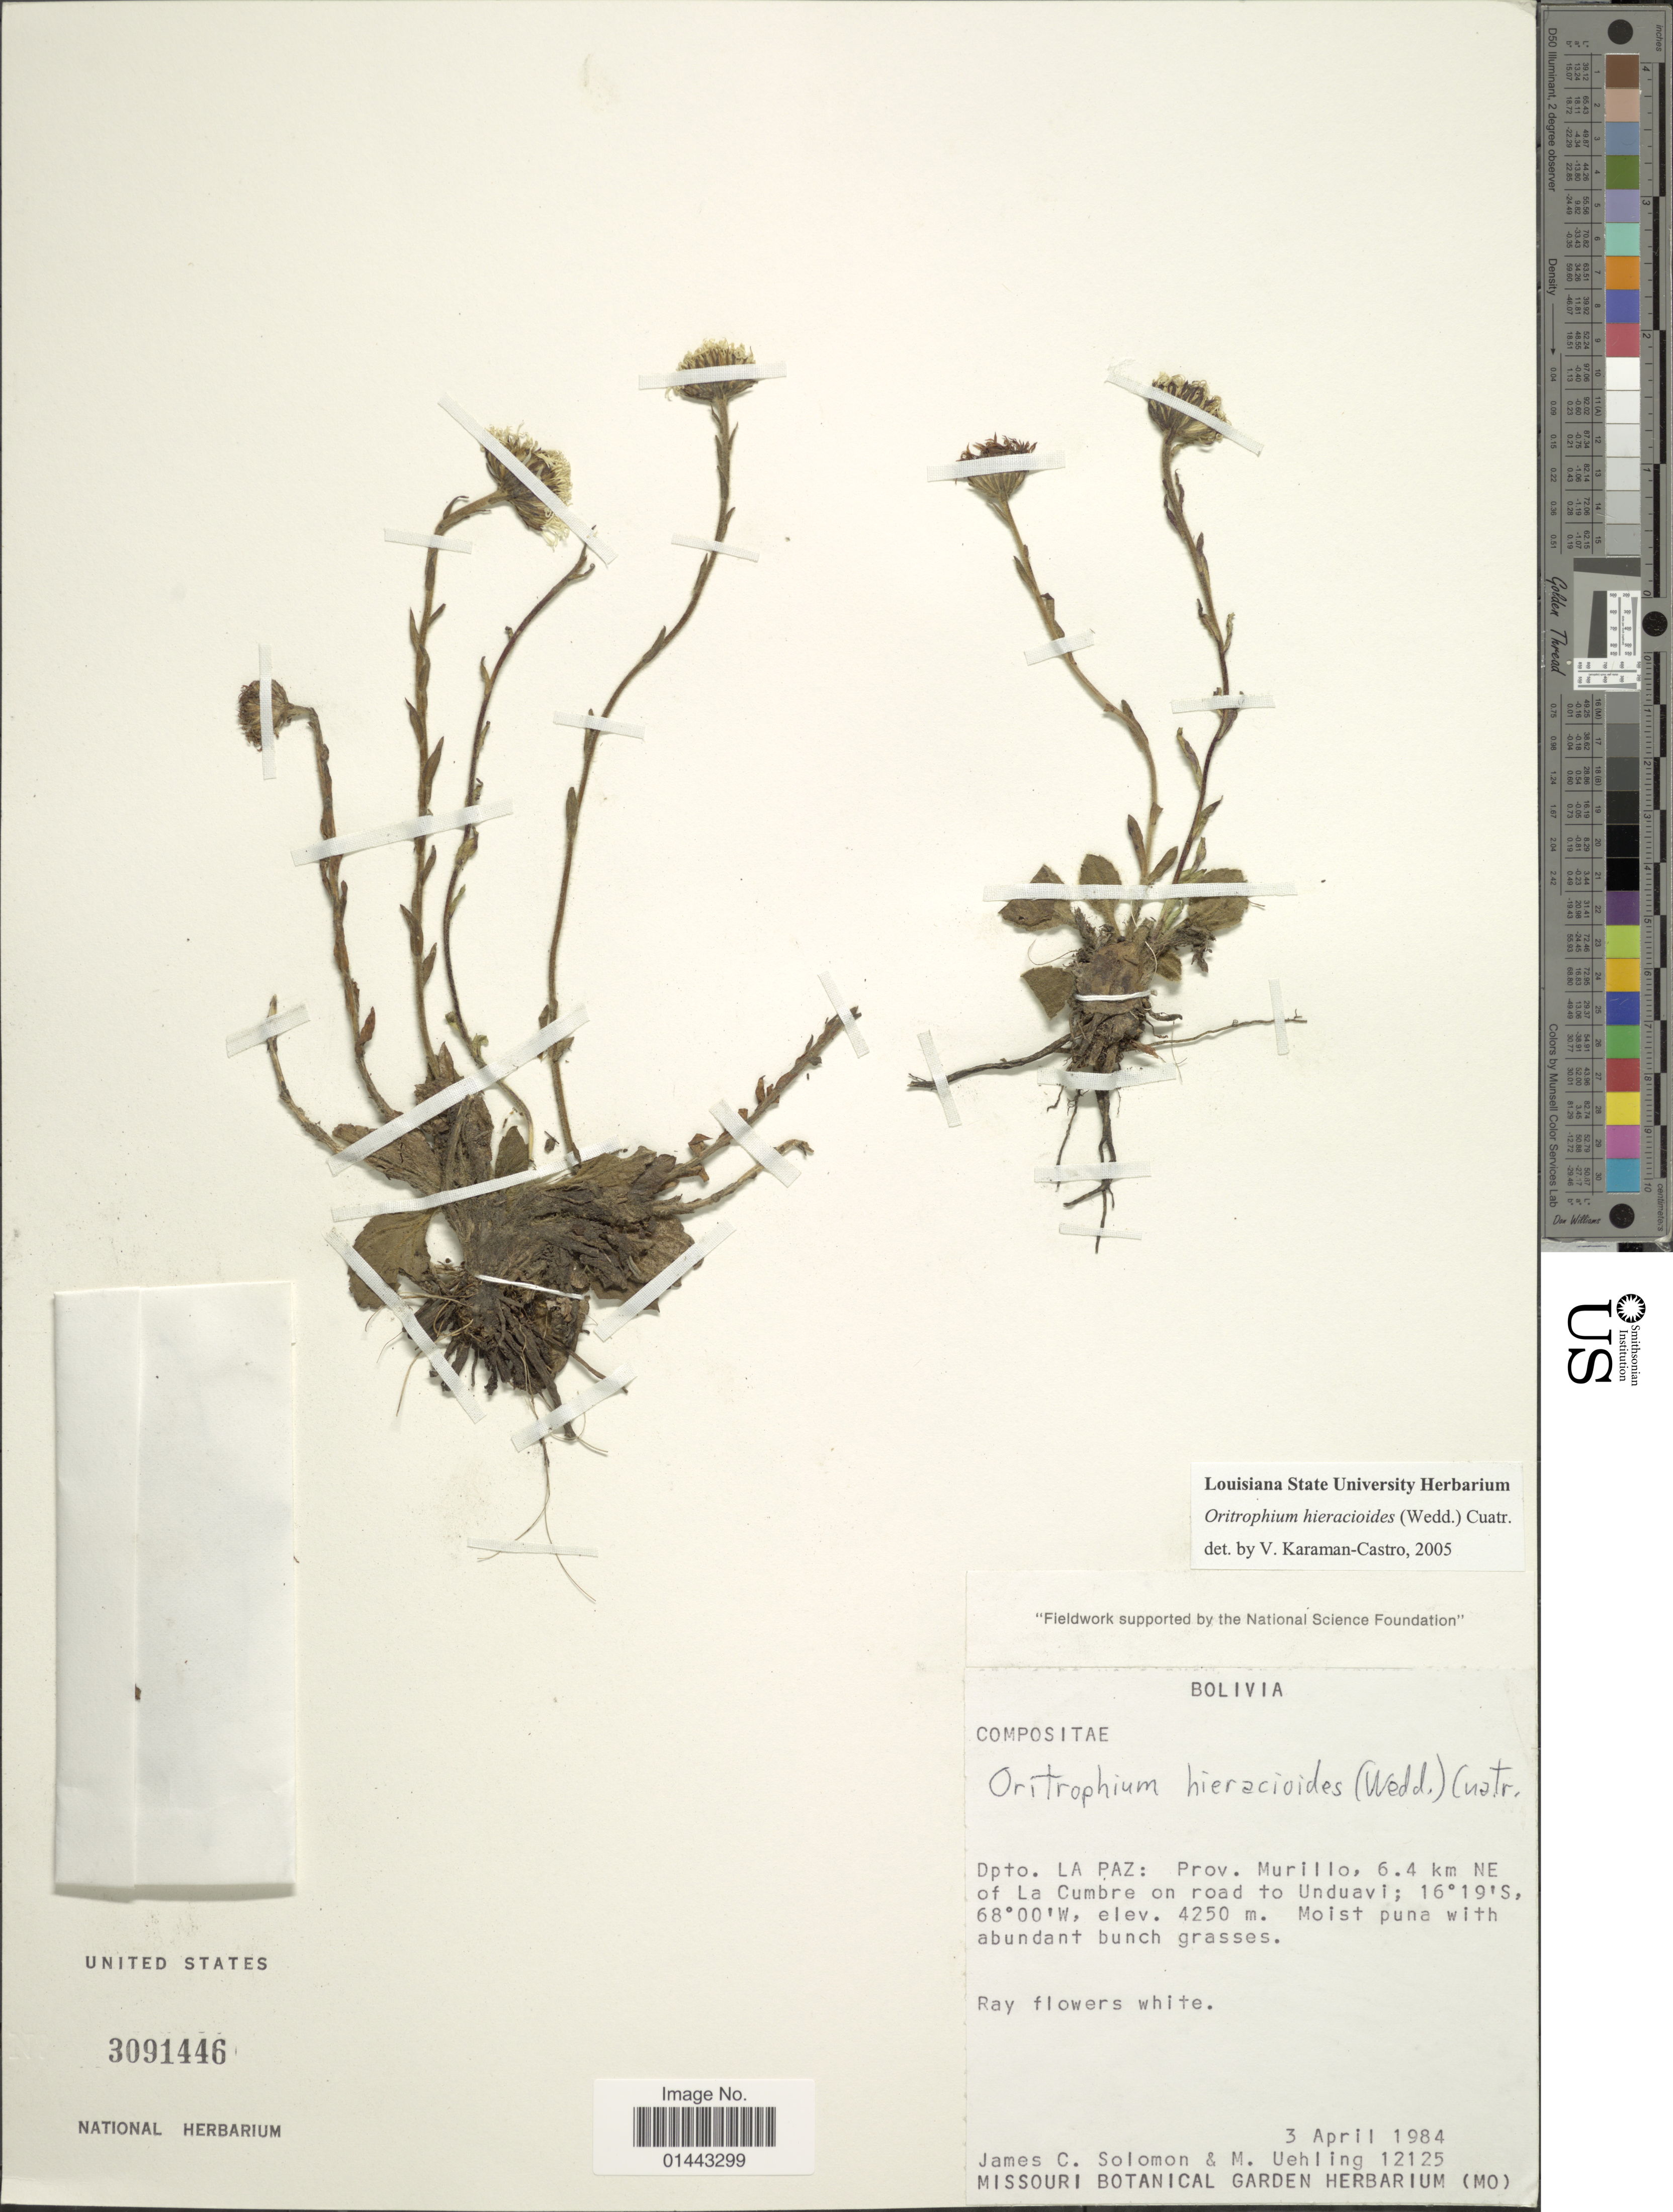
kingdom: Plantae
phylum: Tracheophyta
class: Magnoliopsida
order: Asterales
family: Asteraceae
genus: Oritrophium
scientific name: Oritrophium hieracioides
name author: (Wedd.) Cuatrec.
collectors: J. C. Solomon & M. Uehling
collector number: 12125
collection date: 1984-04-03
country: Bolivia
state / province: La Paz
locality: Prov. Murillo, 6.4 km NE of La Cumbre on road to Unduavi.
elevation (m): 4250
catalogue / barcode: US 3091446